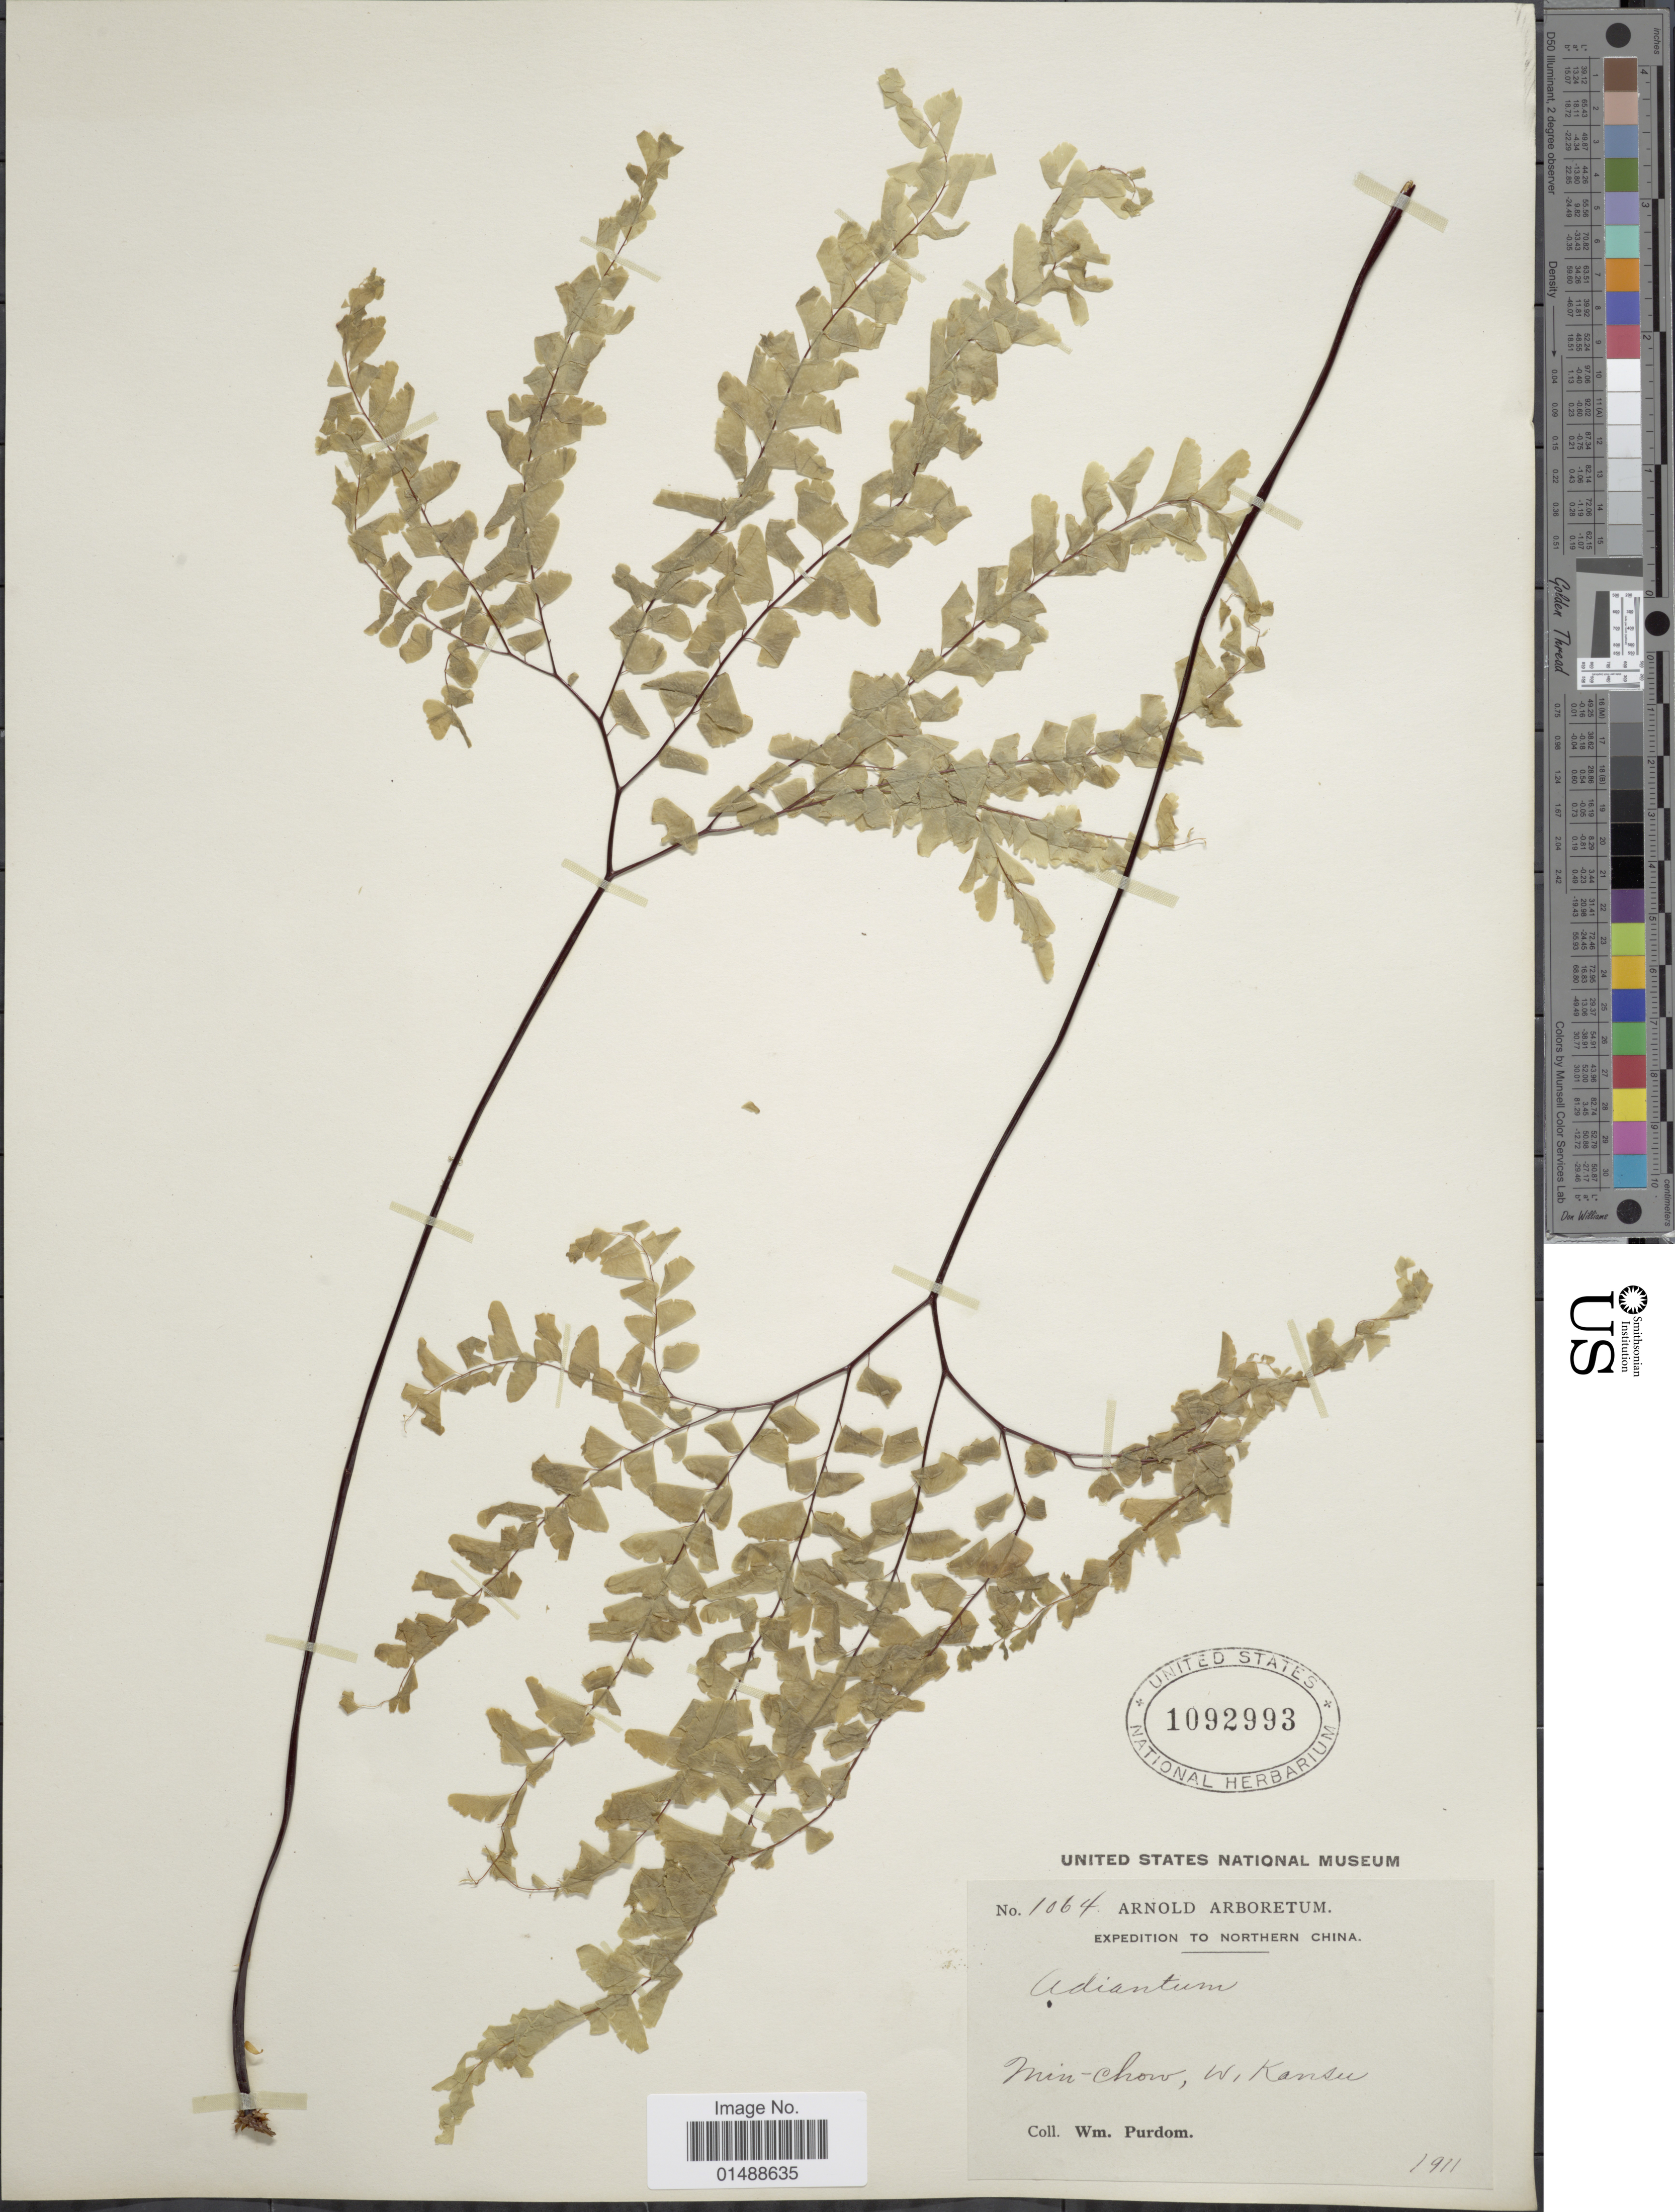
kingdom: Plantae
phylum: Tracheophyta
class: Polypodiopsida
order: Polypodiales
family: Pteridaceae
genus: Adiantum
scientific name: Adiantum pedatum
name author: L.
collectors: W. Purdom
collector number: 1064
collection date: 1911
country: China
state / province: Gansu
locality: Northern China, Min-Chow, W. Kansu.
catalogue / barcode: US 1092993